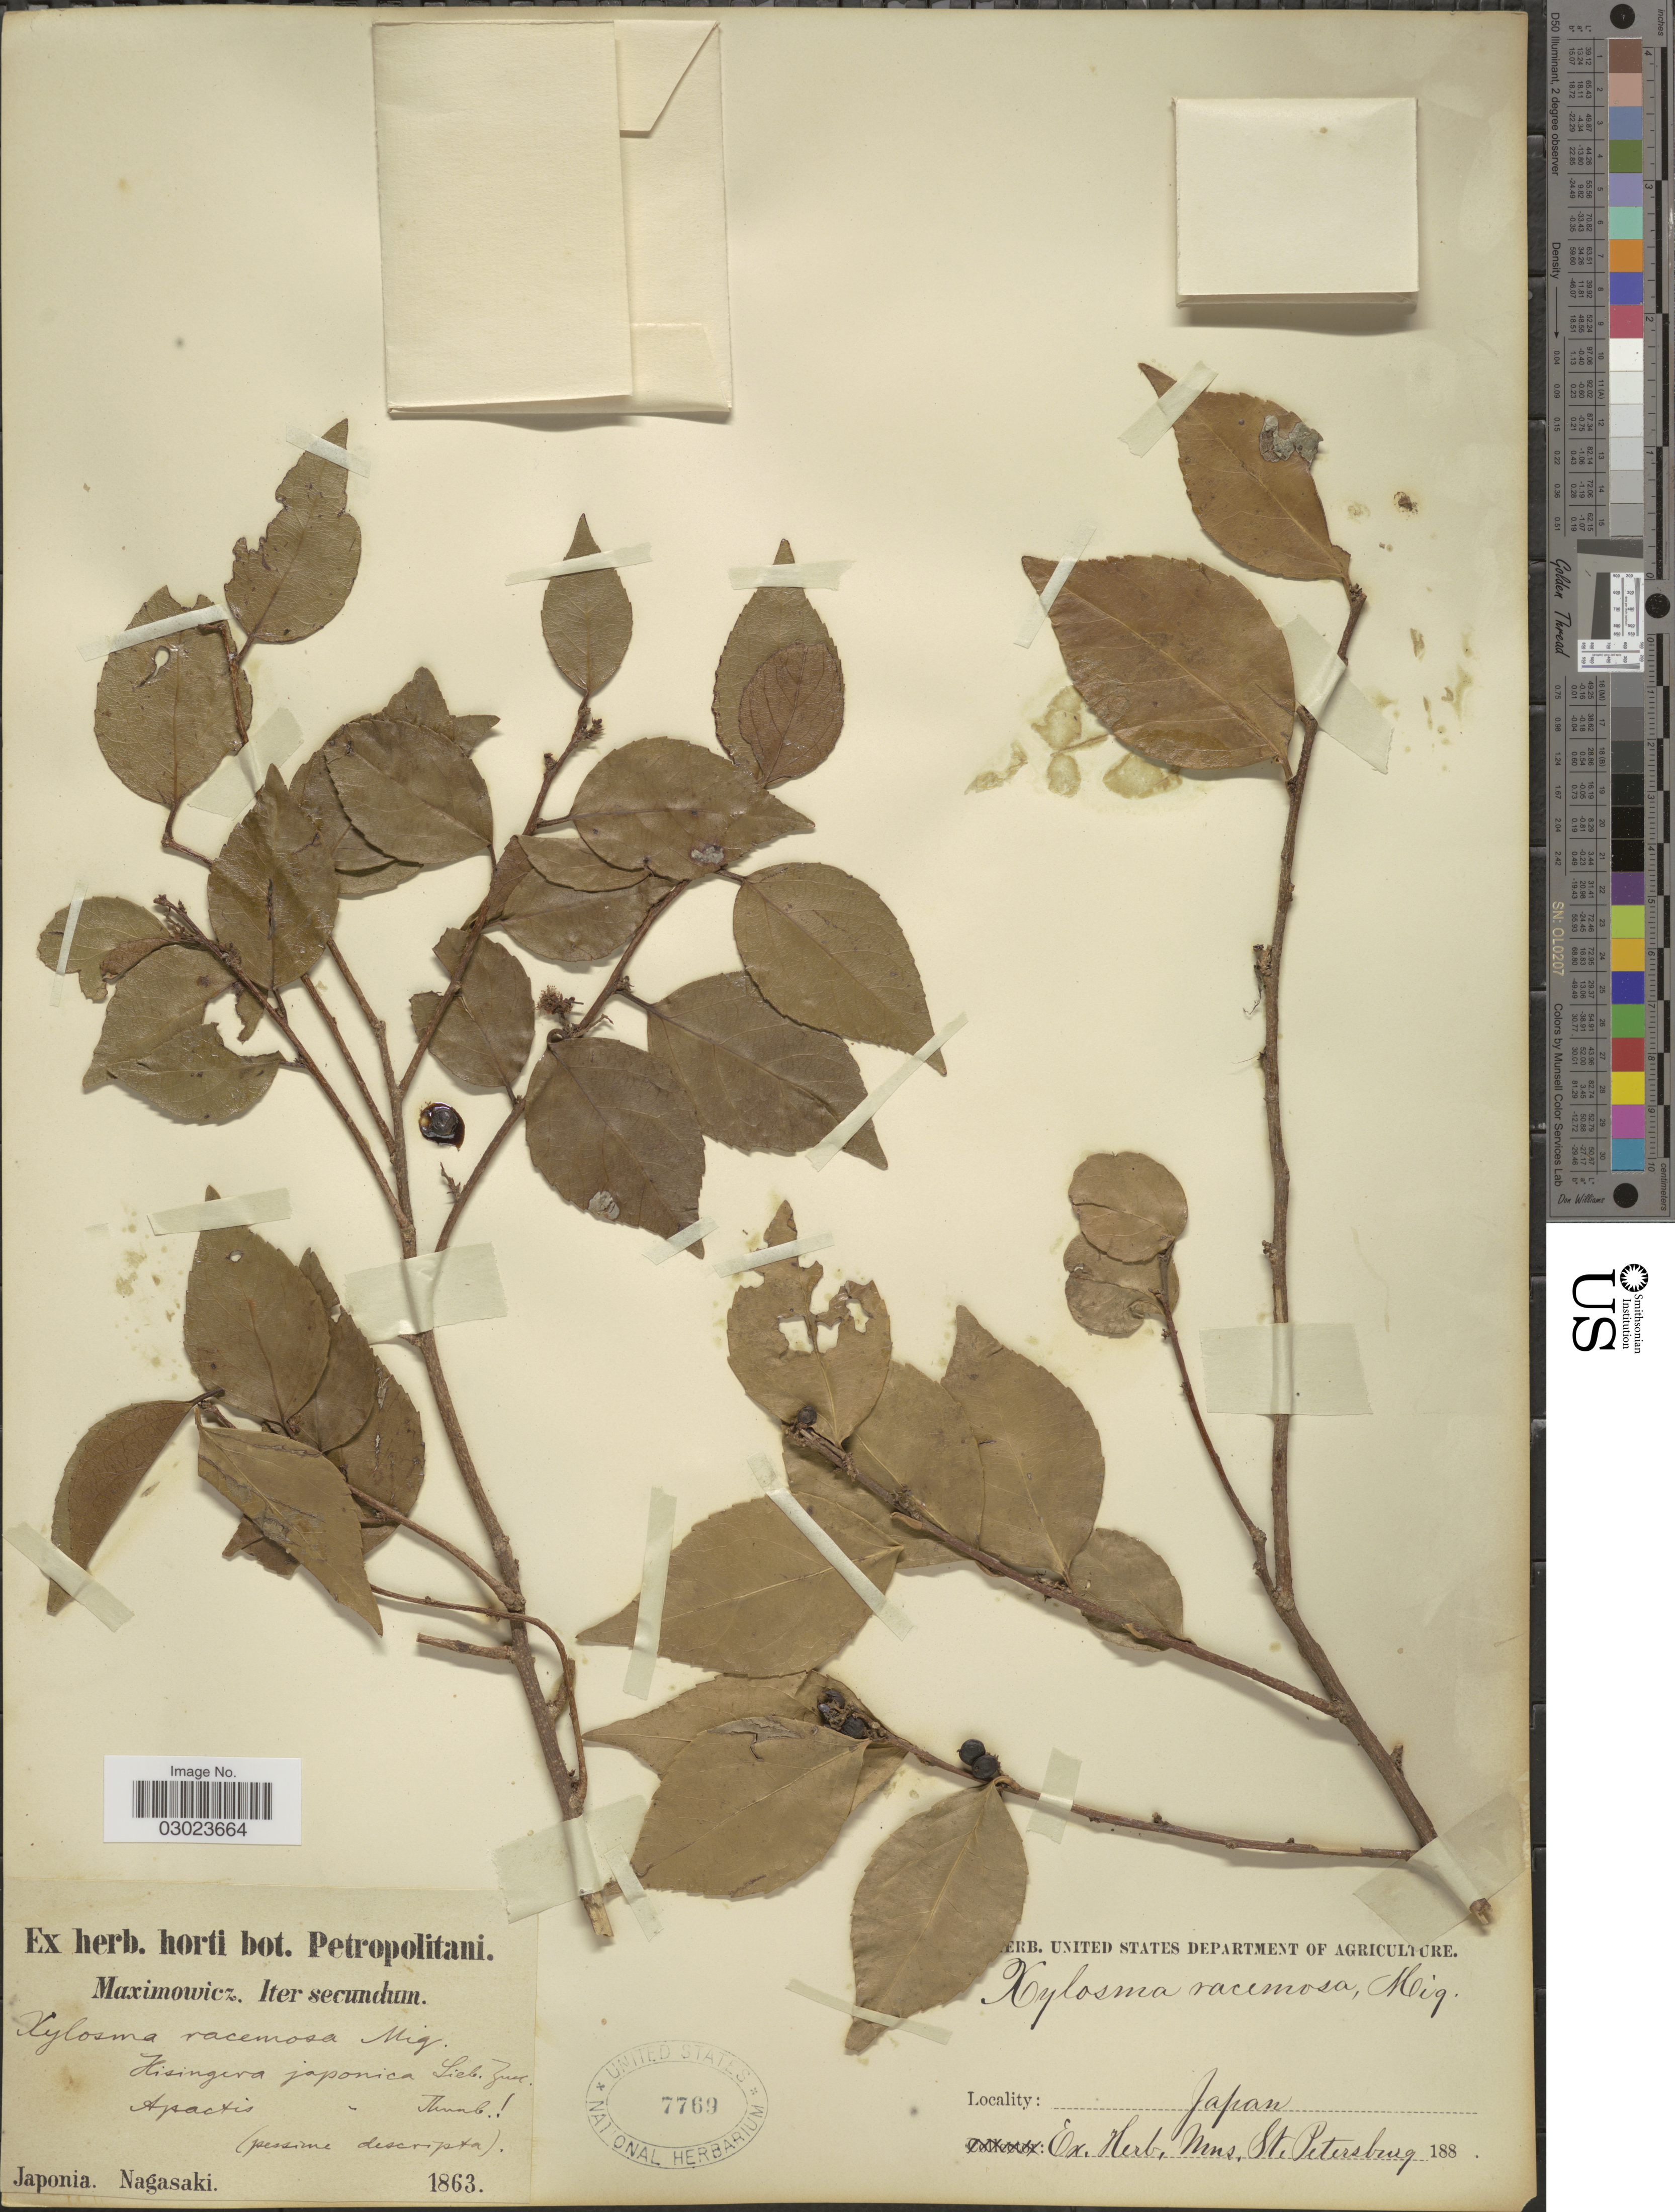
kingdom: Plantae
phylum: Tracheophyta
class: Magnoliopsida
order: Malpighiales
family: Salicaceae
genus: Xylosma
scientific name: Xylosma congesta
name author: (Lour.) Merr.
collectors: -. Maximowicz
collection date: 1863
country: Japan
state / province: Nagasaki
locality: Japonia, Nagasaki.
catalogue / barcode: US 7769